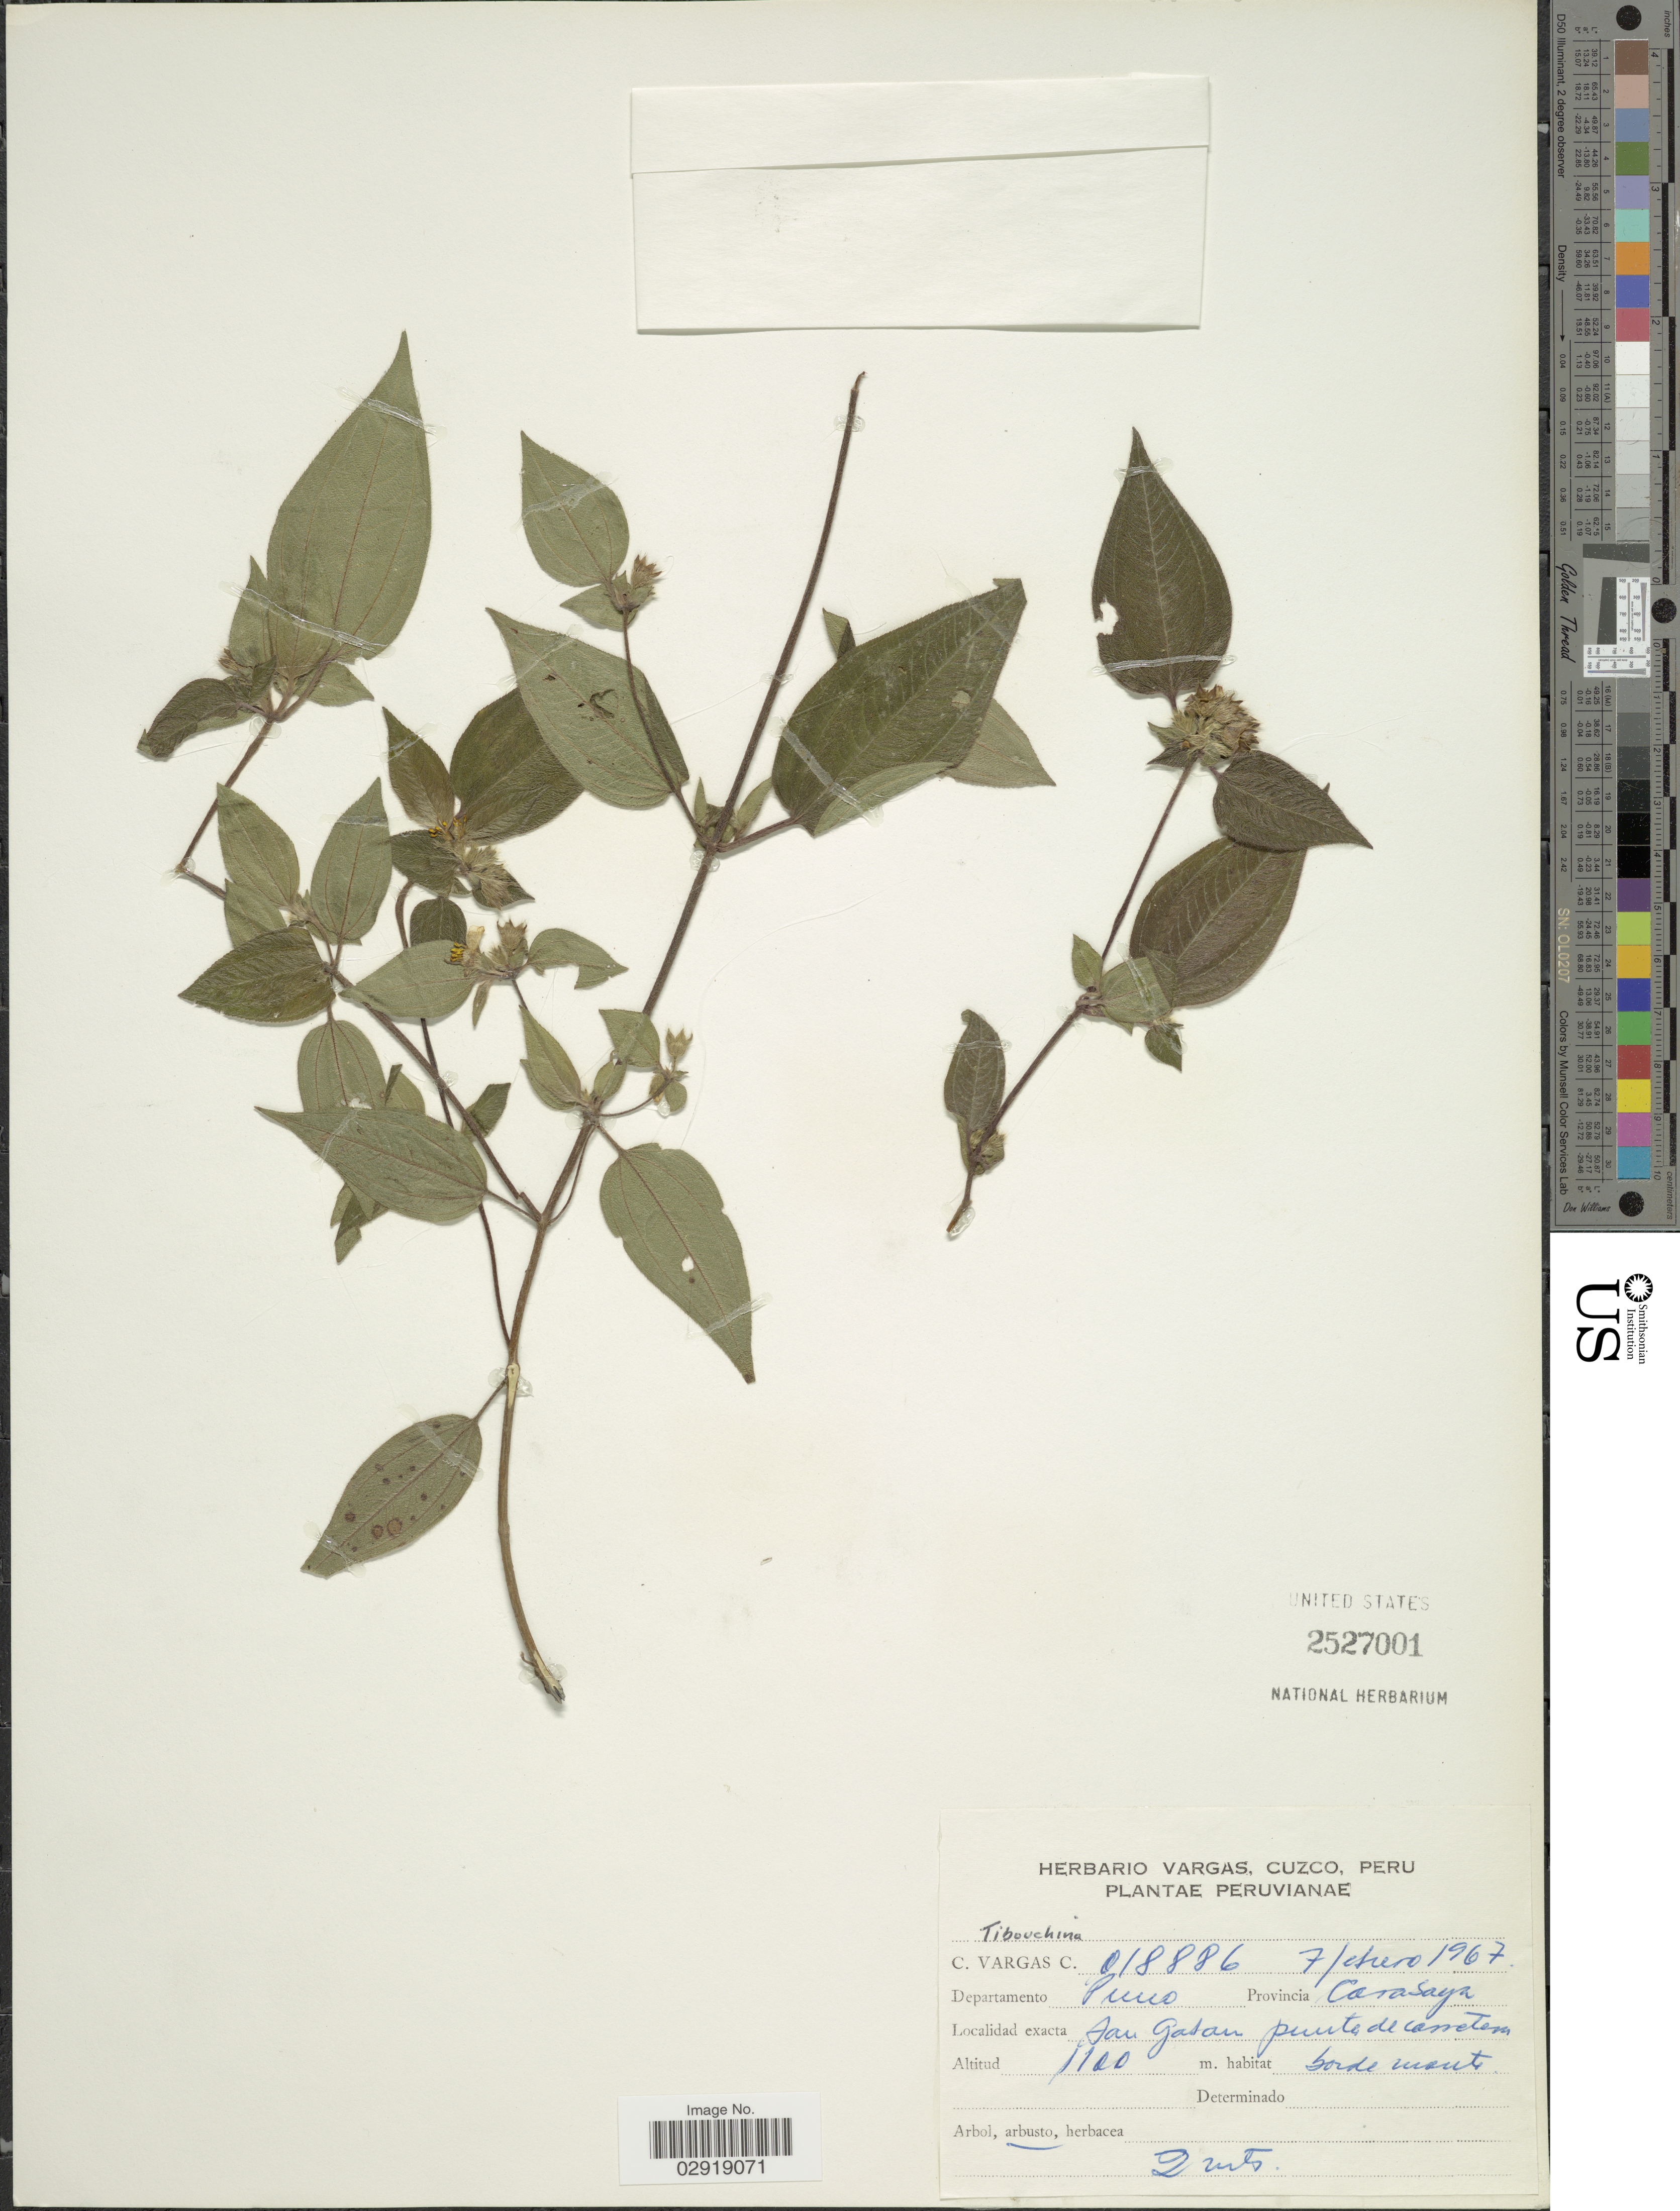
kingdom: Plantae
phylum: Tracheophyta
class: Magnoliopsida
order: Myrtales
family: Melastomataceae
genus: Chaetogastra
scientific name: Chaetogastra sp.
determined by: Michelangeli, F. A.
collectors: C. Vargas Calderón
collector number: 018886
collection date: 1967-02-07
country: Peru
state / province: Puno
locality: Departamento Puno Provincia Carabaya. San Gatan Punta de Carretera.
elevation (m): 1100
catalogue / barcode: US 2527001